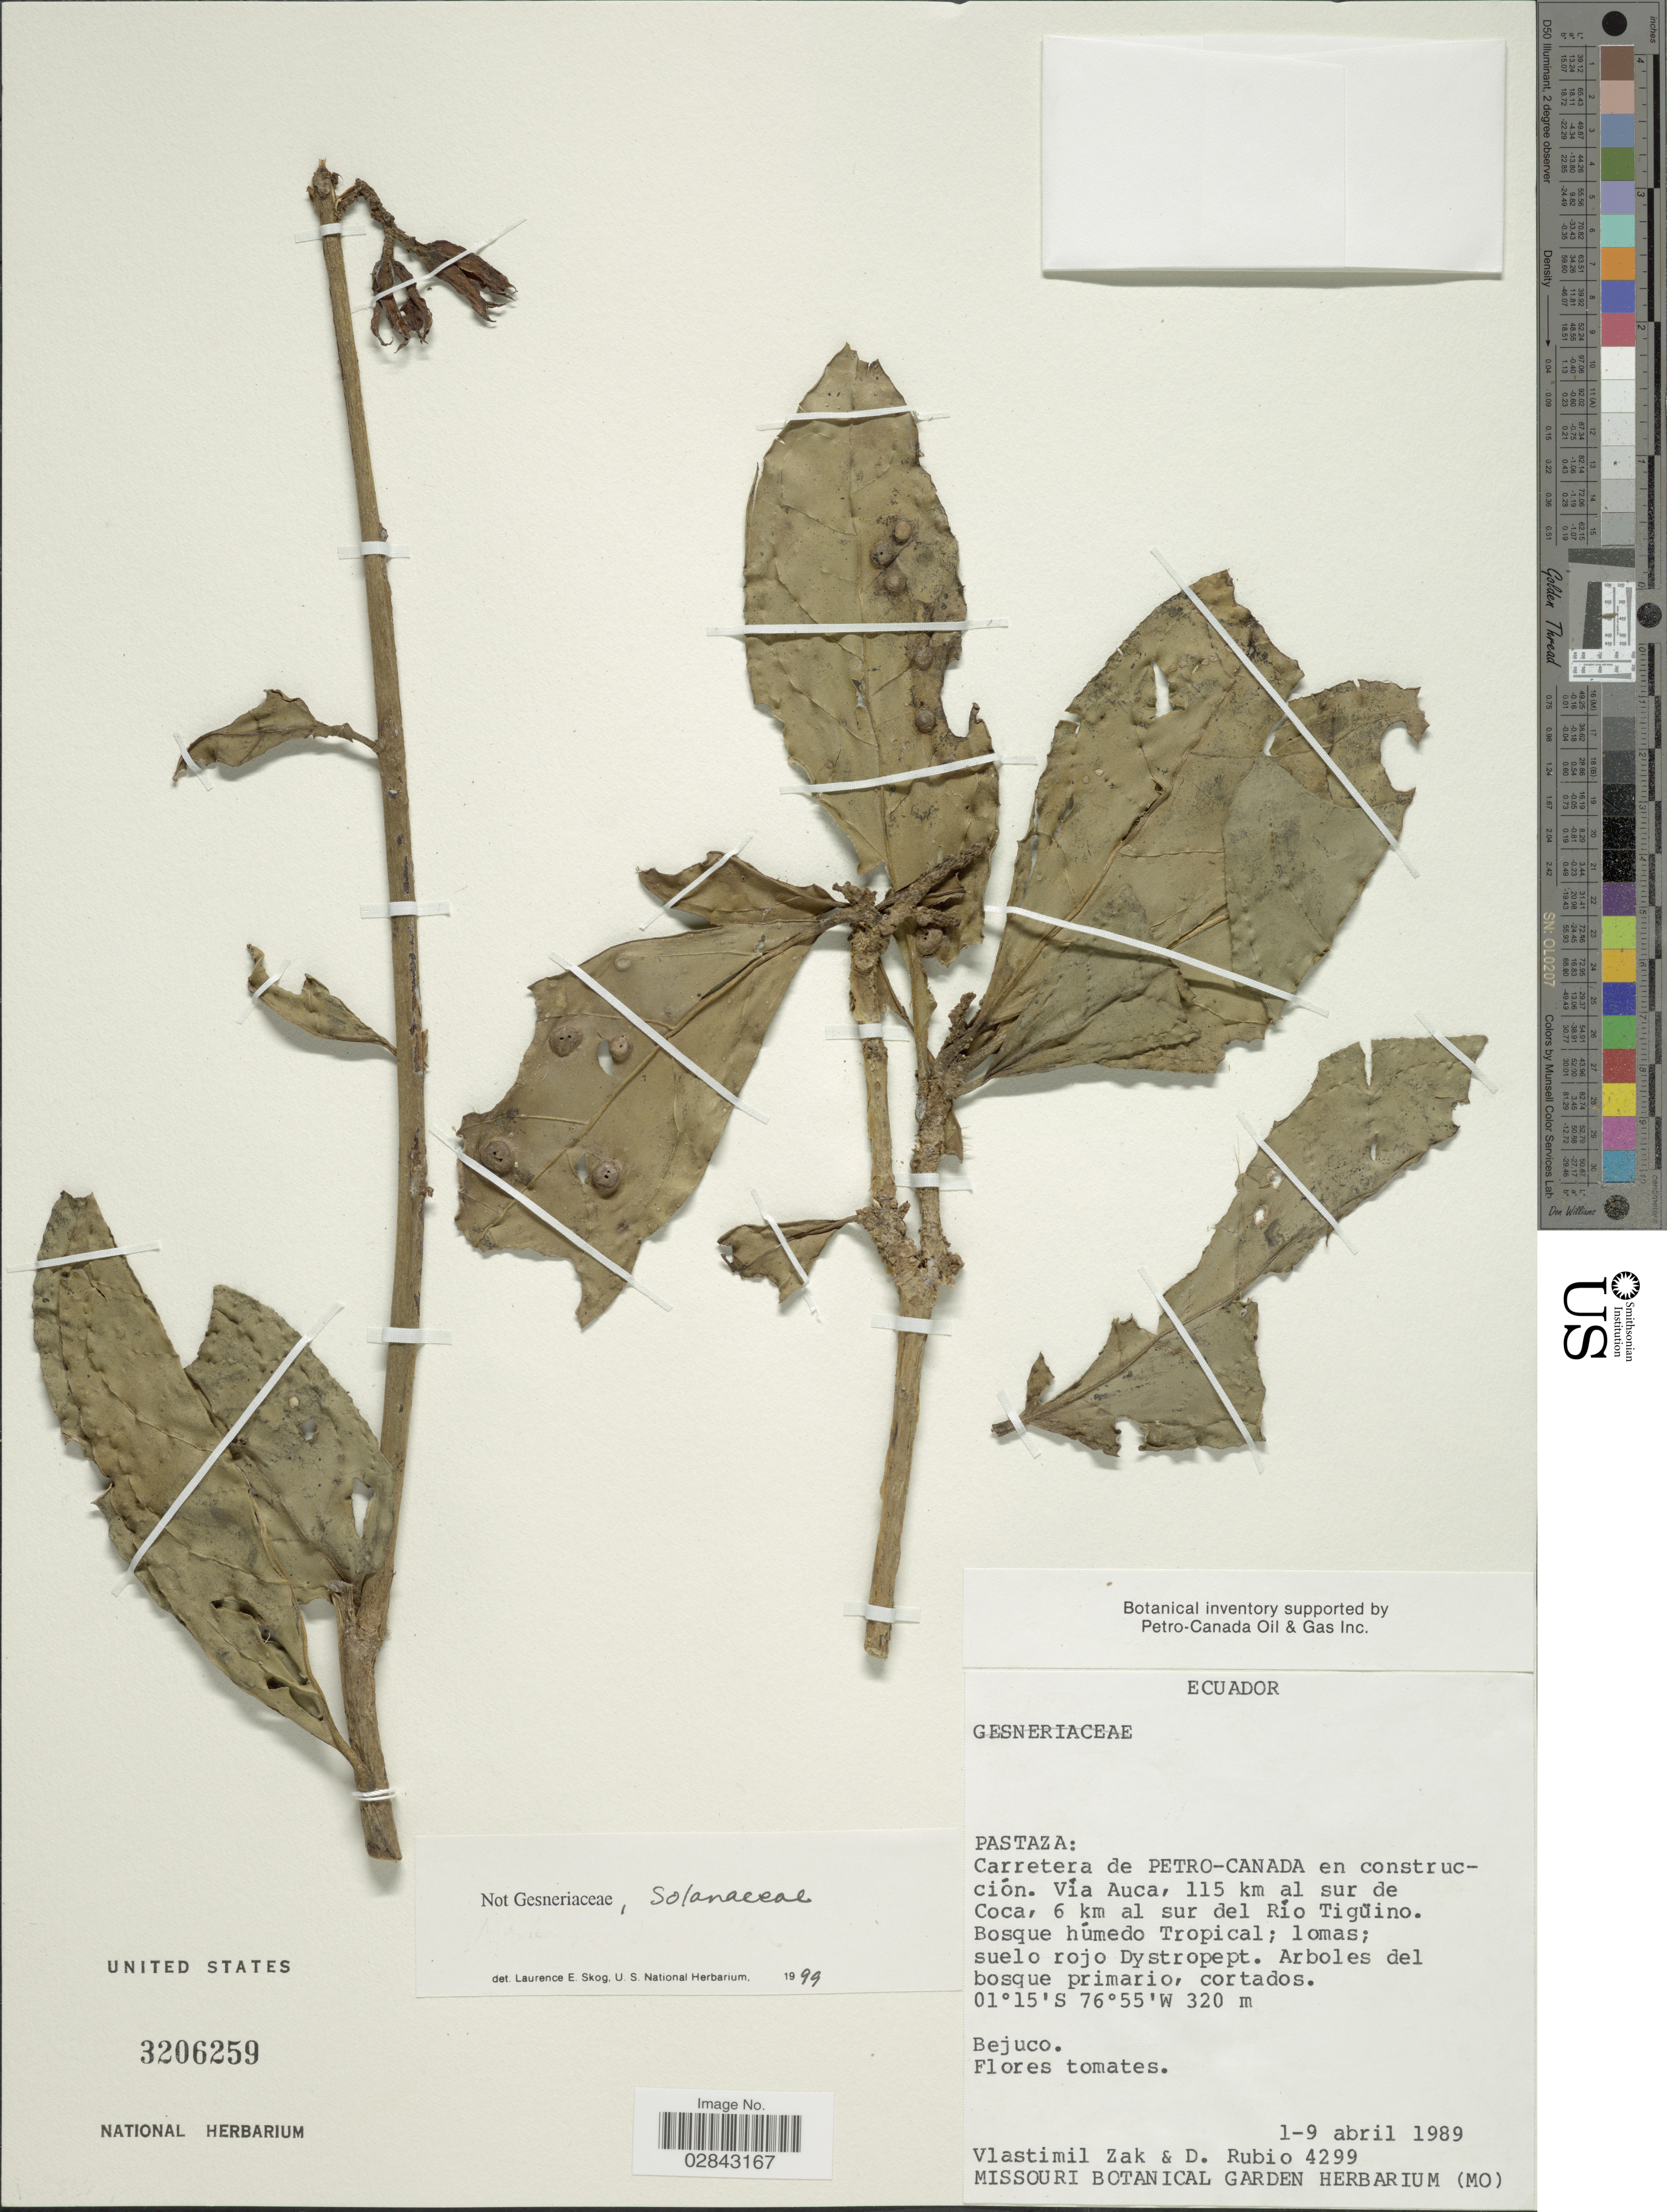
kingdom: Plantae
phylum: Tracheophyta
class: Magnoliopsida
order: Solanales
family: Solanaceae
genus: Juanulloa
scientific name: Juanulloa sp.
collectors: V. Zak & D. Rubio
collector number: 4299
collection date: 1989-04-01/1989-04-09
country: Ecuador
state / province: Pastaza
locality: Carretera de Petro-Canada en construción. Vía Auca, 115 km al sur de Coca, 6 km al sur del Río Tigüino.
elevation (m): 320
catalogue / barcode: US 3206259